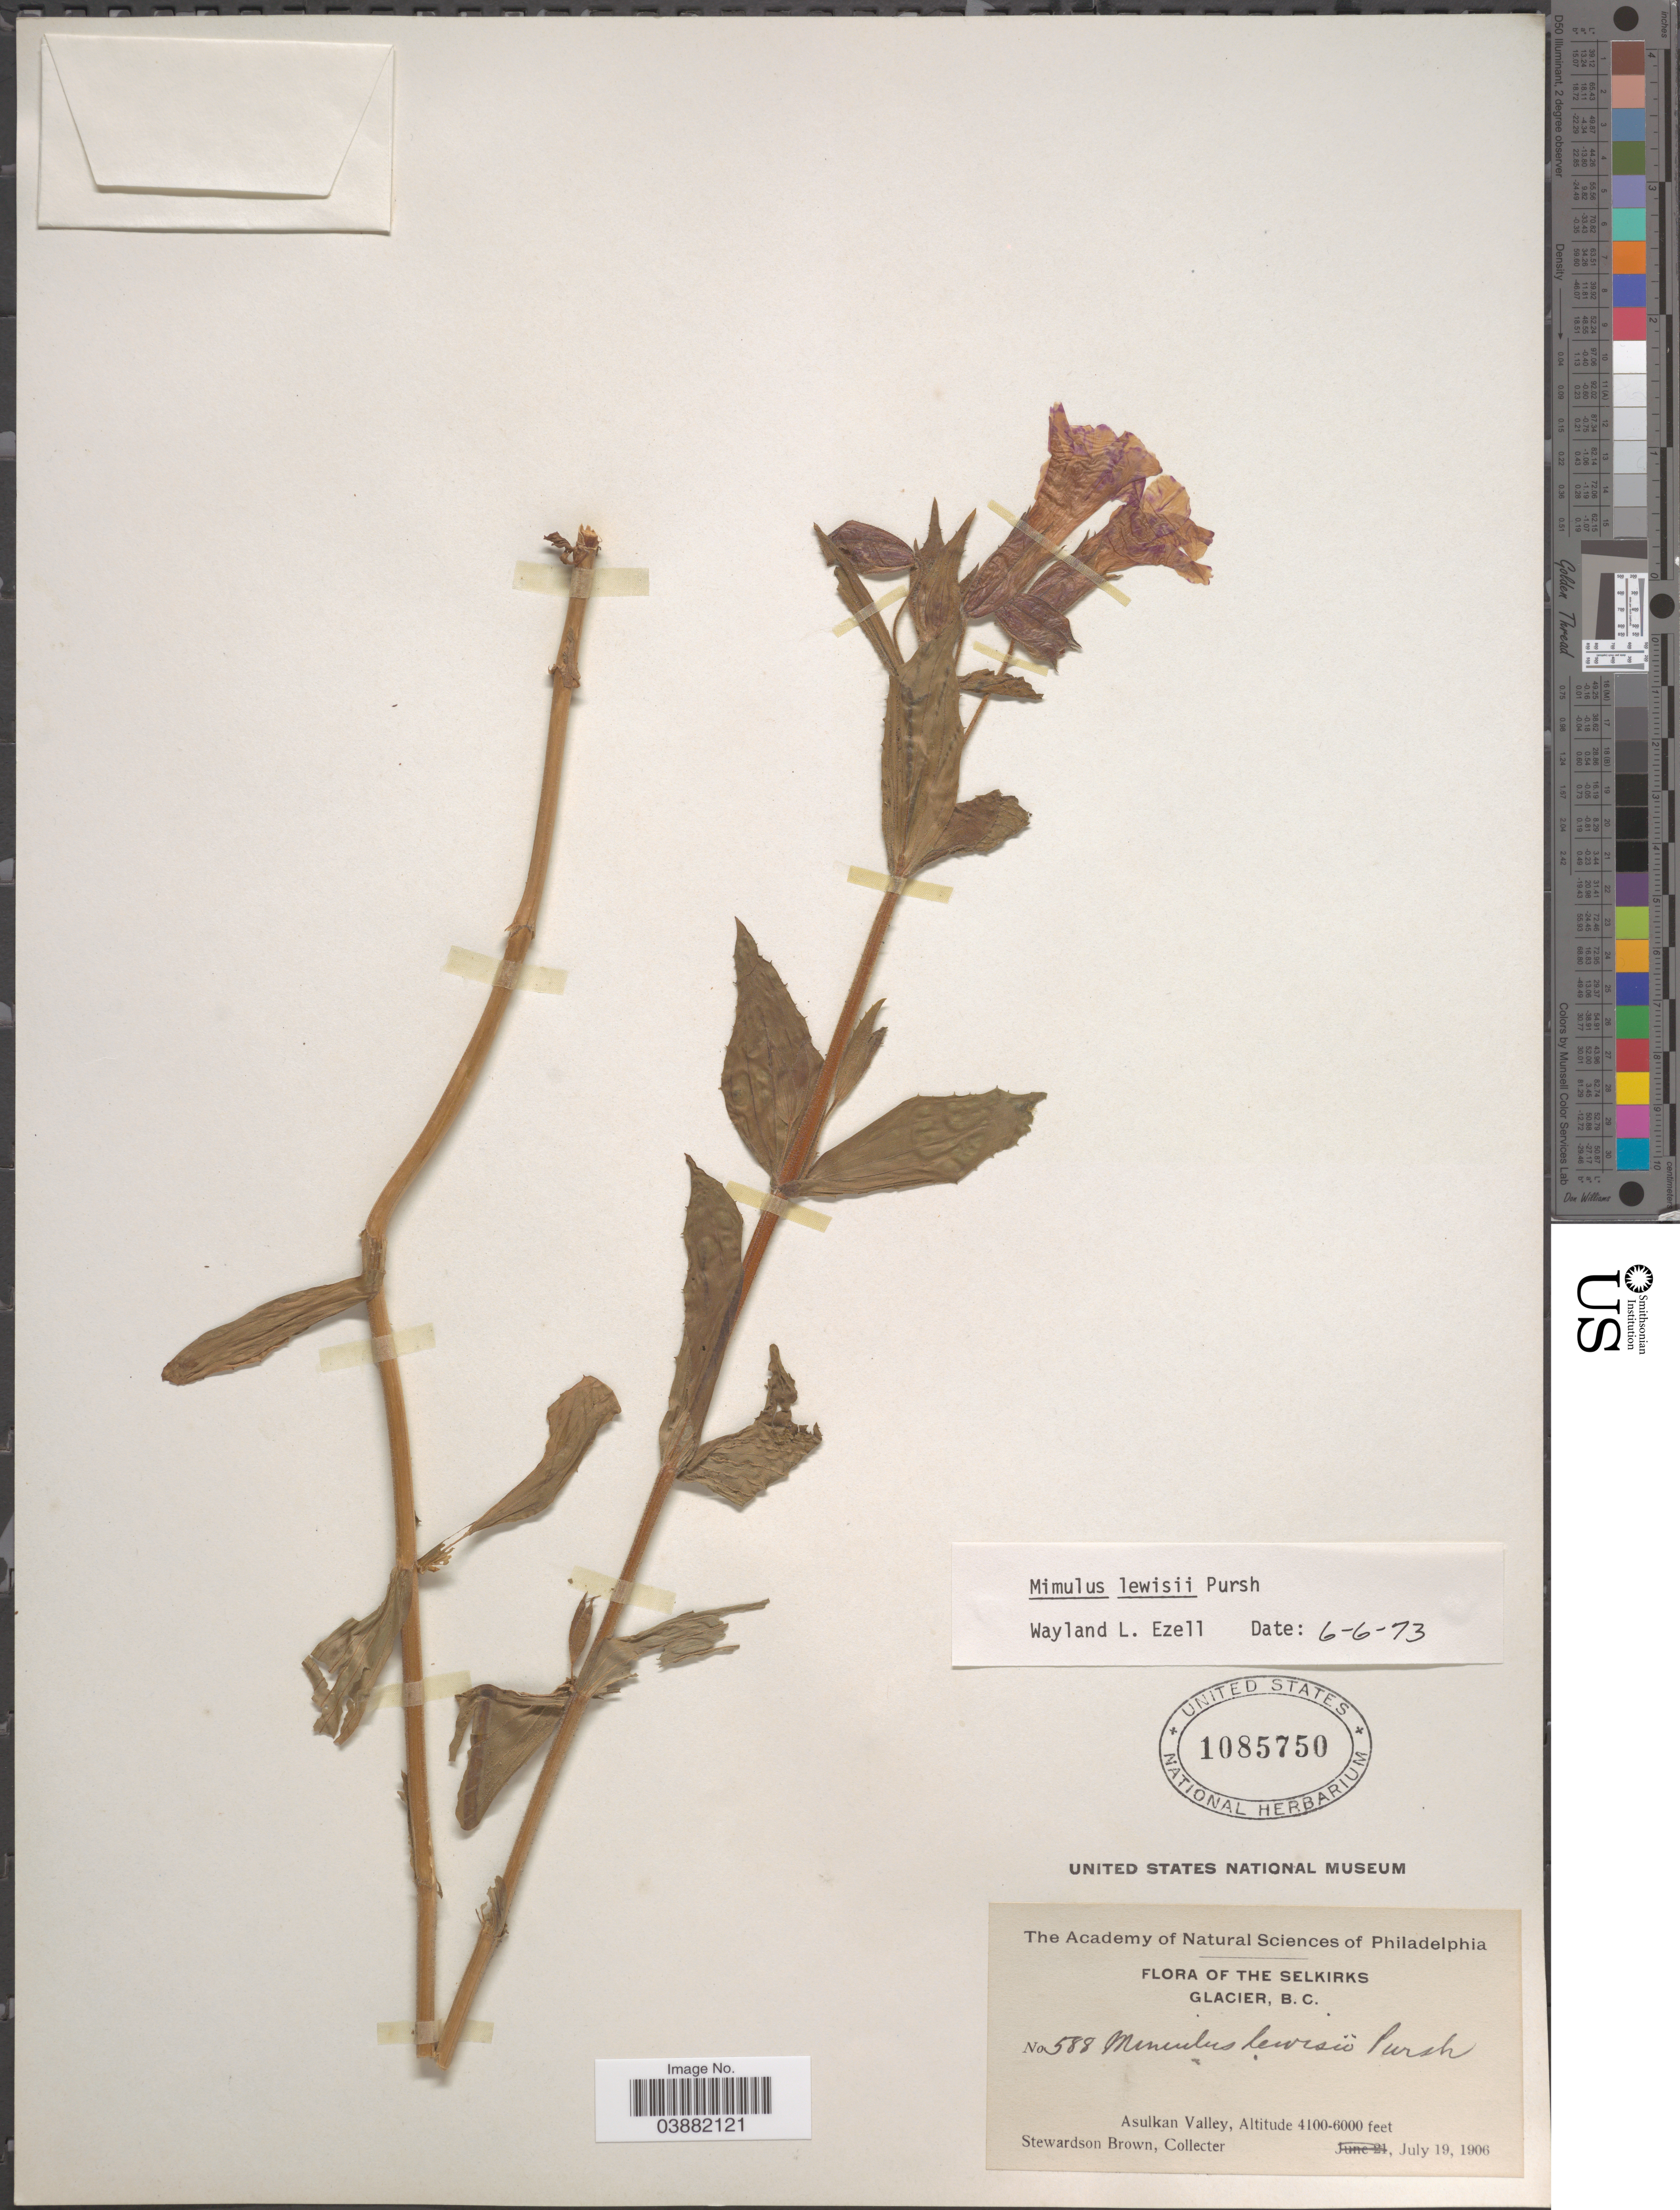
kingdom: Plantae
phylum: Tracheophyta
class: Magnoliopsida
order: Lamiales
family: Phrymaceae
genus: Mimulus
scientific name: Mimulus lewisii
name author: Pursh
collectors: S. Brown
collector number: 588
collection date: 1906-07-19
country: Canada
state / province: British Columbia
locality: The Selkirks Glacier. Asulkan Valley.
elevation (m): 1250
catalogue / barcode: US 1085750